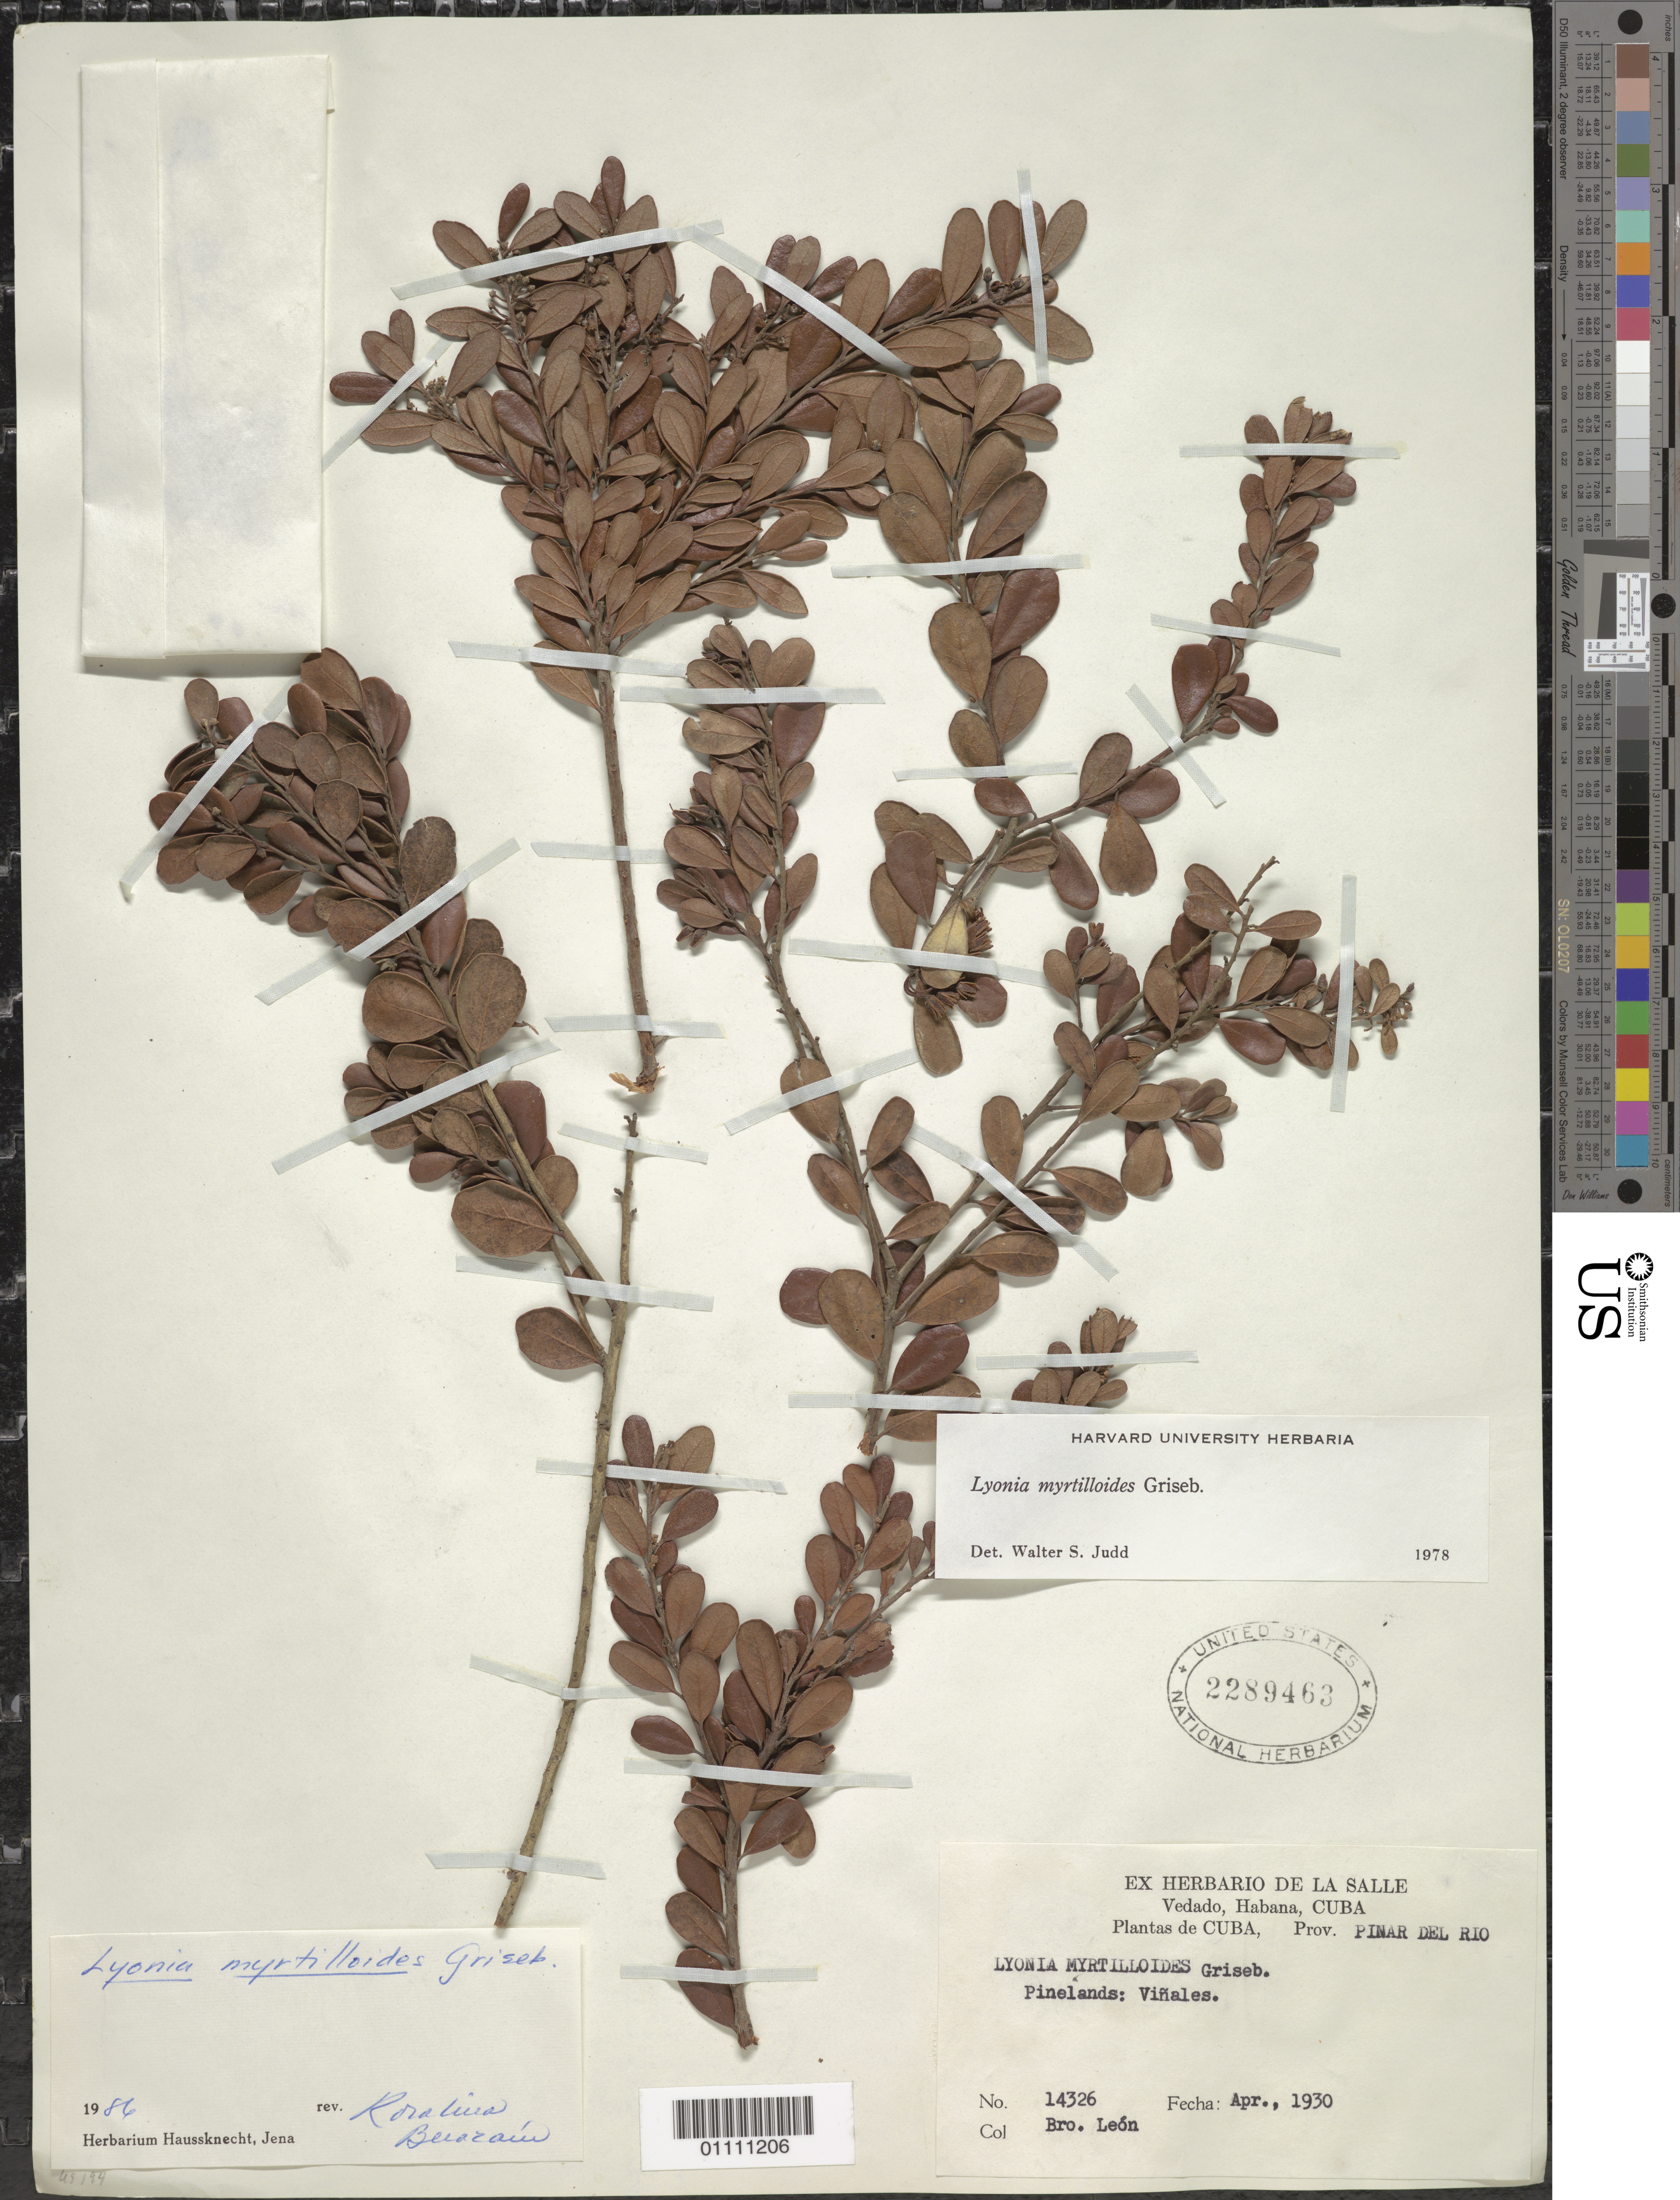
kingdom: Plantae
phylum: Tracheophyta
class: Magnoliopsida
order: Ericales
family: Ericaceae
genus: Lyonia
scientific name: Lyonia myrtilloides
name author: Griseb.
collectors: Bro. León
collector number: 14326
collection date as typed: Apr 1930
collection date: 1930-04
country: Cuba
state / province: Pinar del Rio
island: Cuba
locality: Pinelands: Vinales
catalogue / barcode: US 2289463